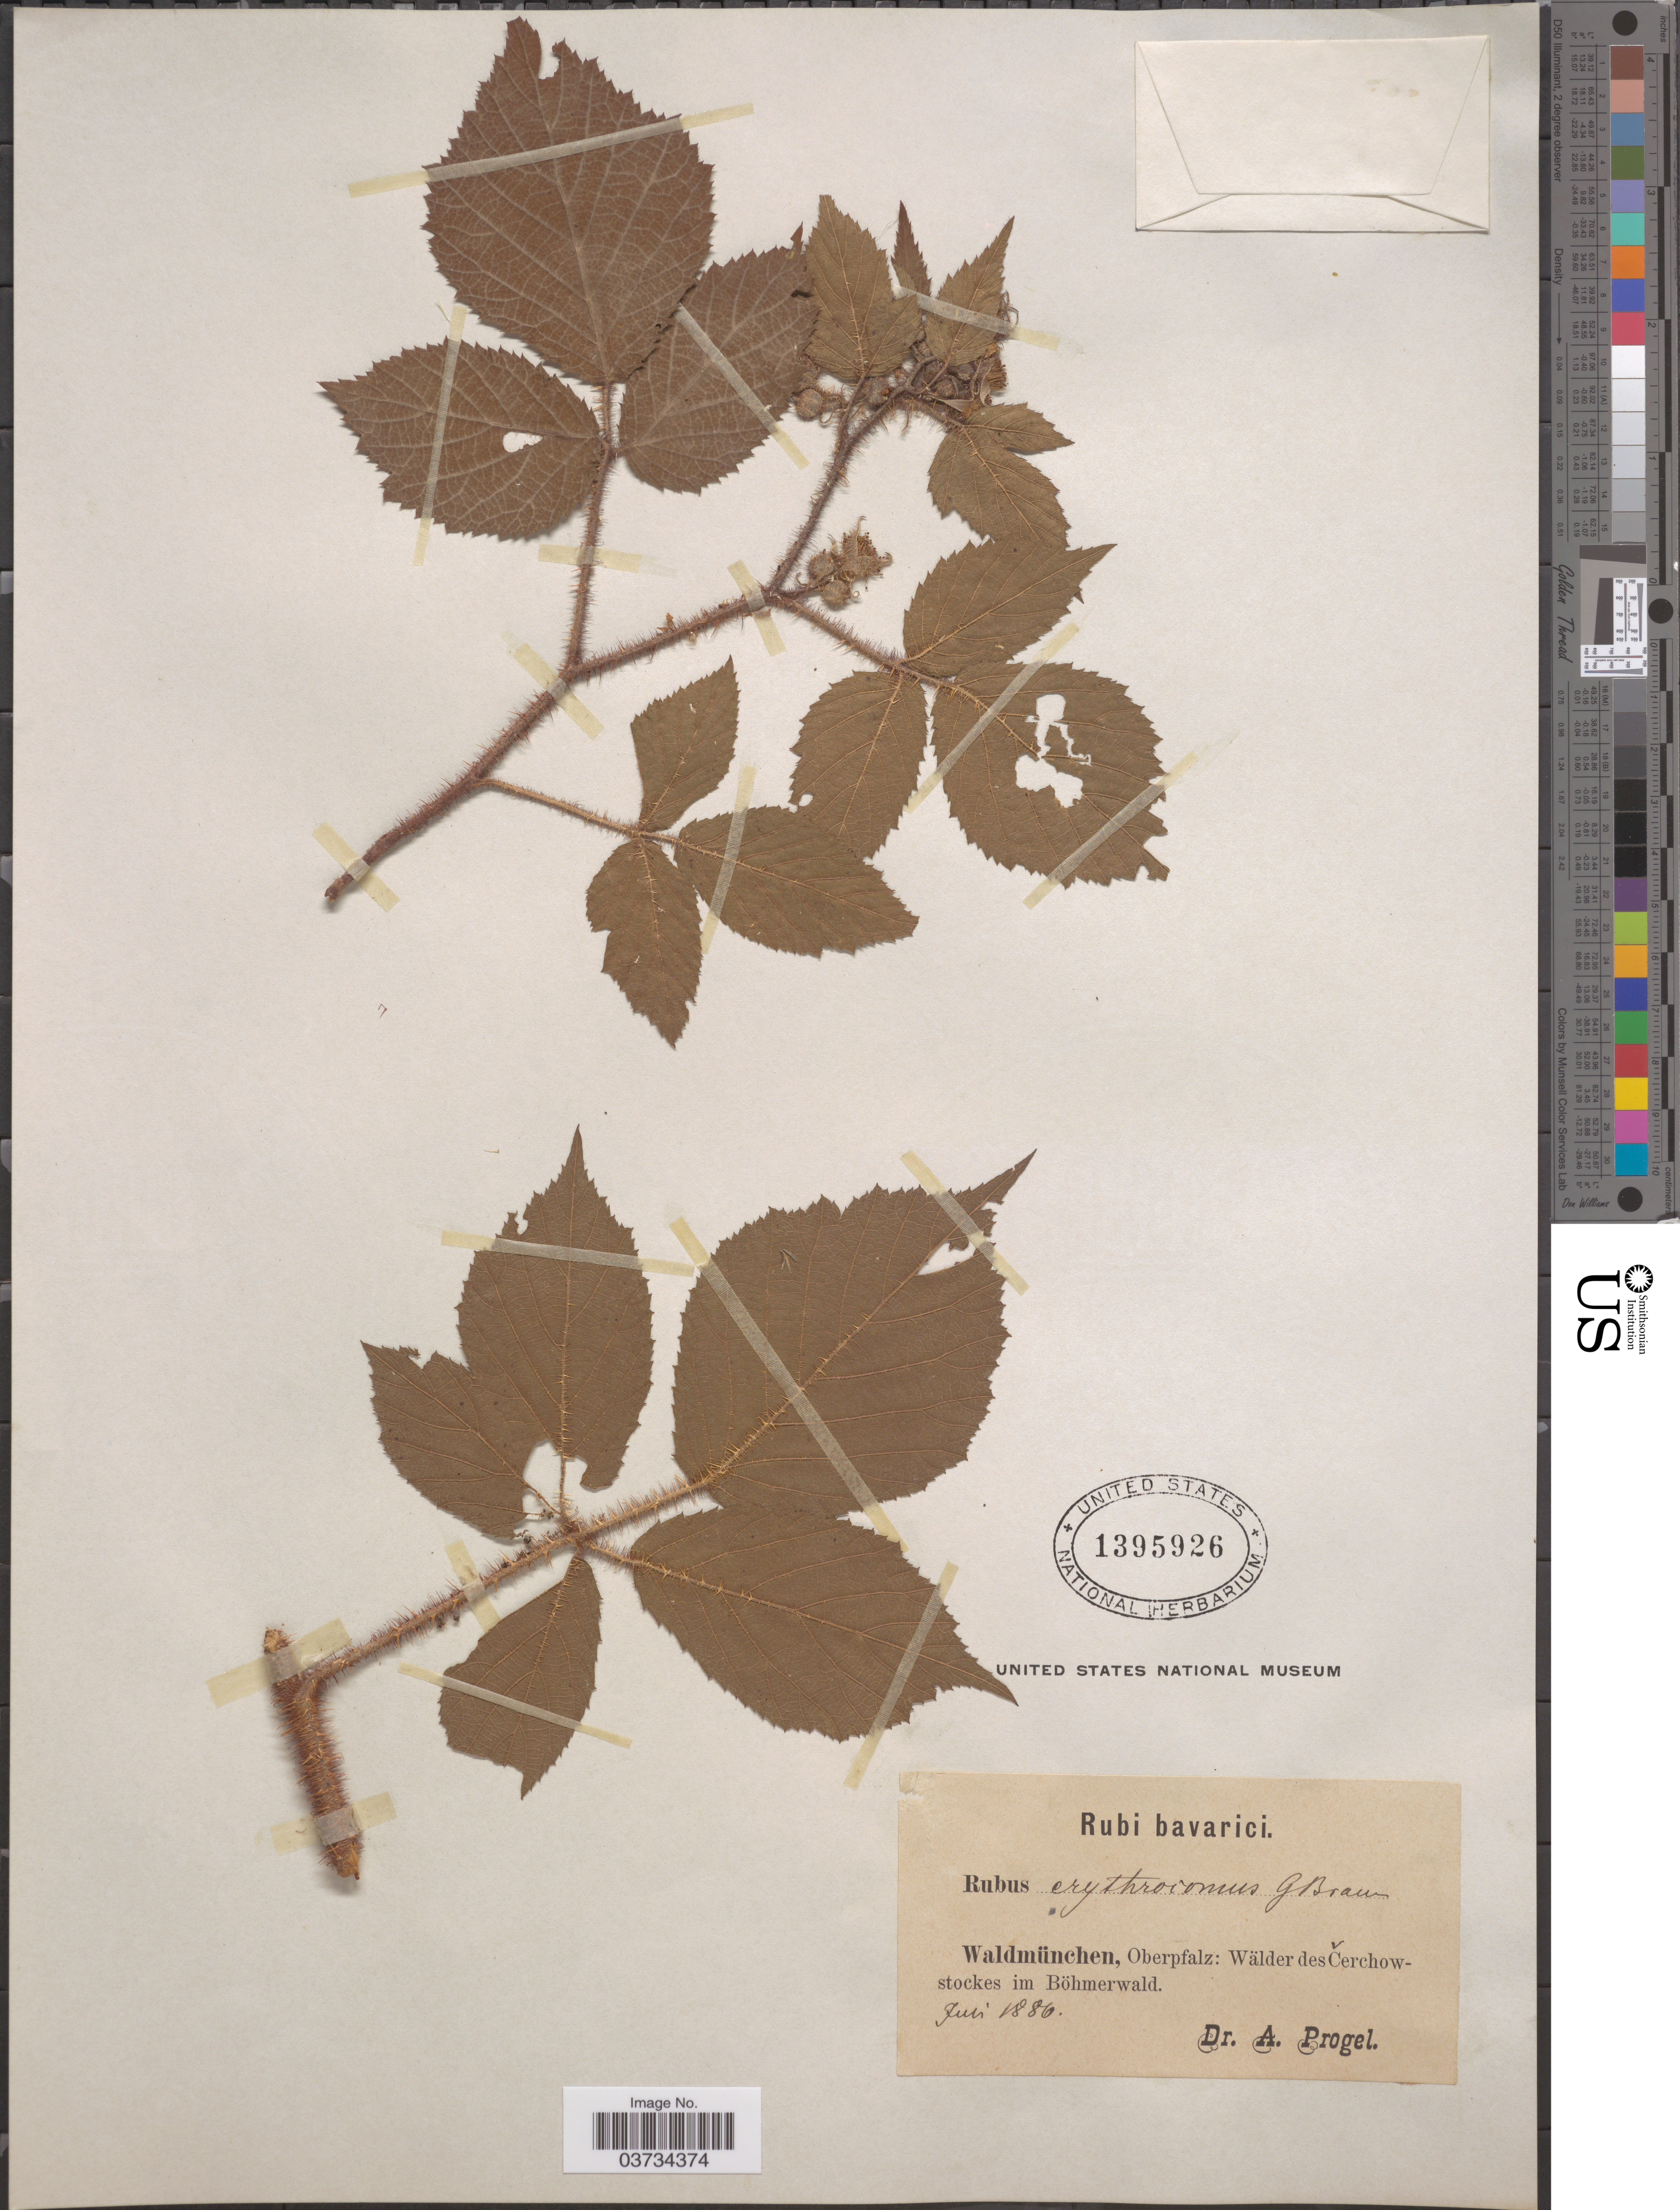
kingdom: Plantae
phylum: Tracheophyta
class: Magnoliopsida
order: Rosales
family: Rosaceae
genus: Rubus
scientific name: Rubus erythrocomus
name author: G. Braun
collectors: A. Progel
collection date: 1886-07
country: Germany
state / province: Bayern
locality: Bavarici. Waldmünchen, Oberpfalz: Wälder des Čerchowstockes im Böhmerwald.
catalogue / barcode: US 1395926